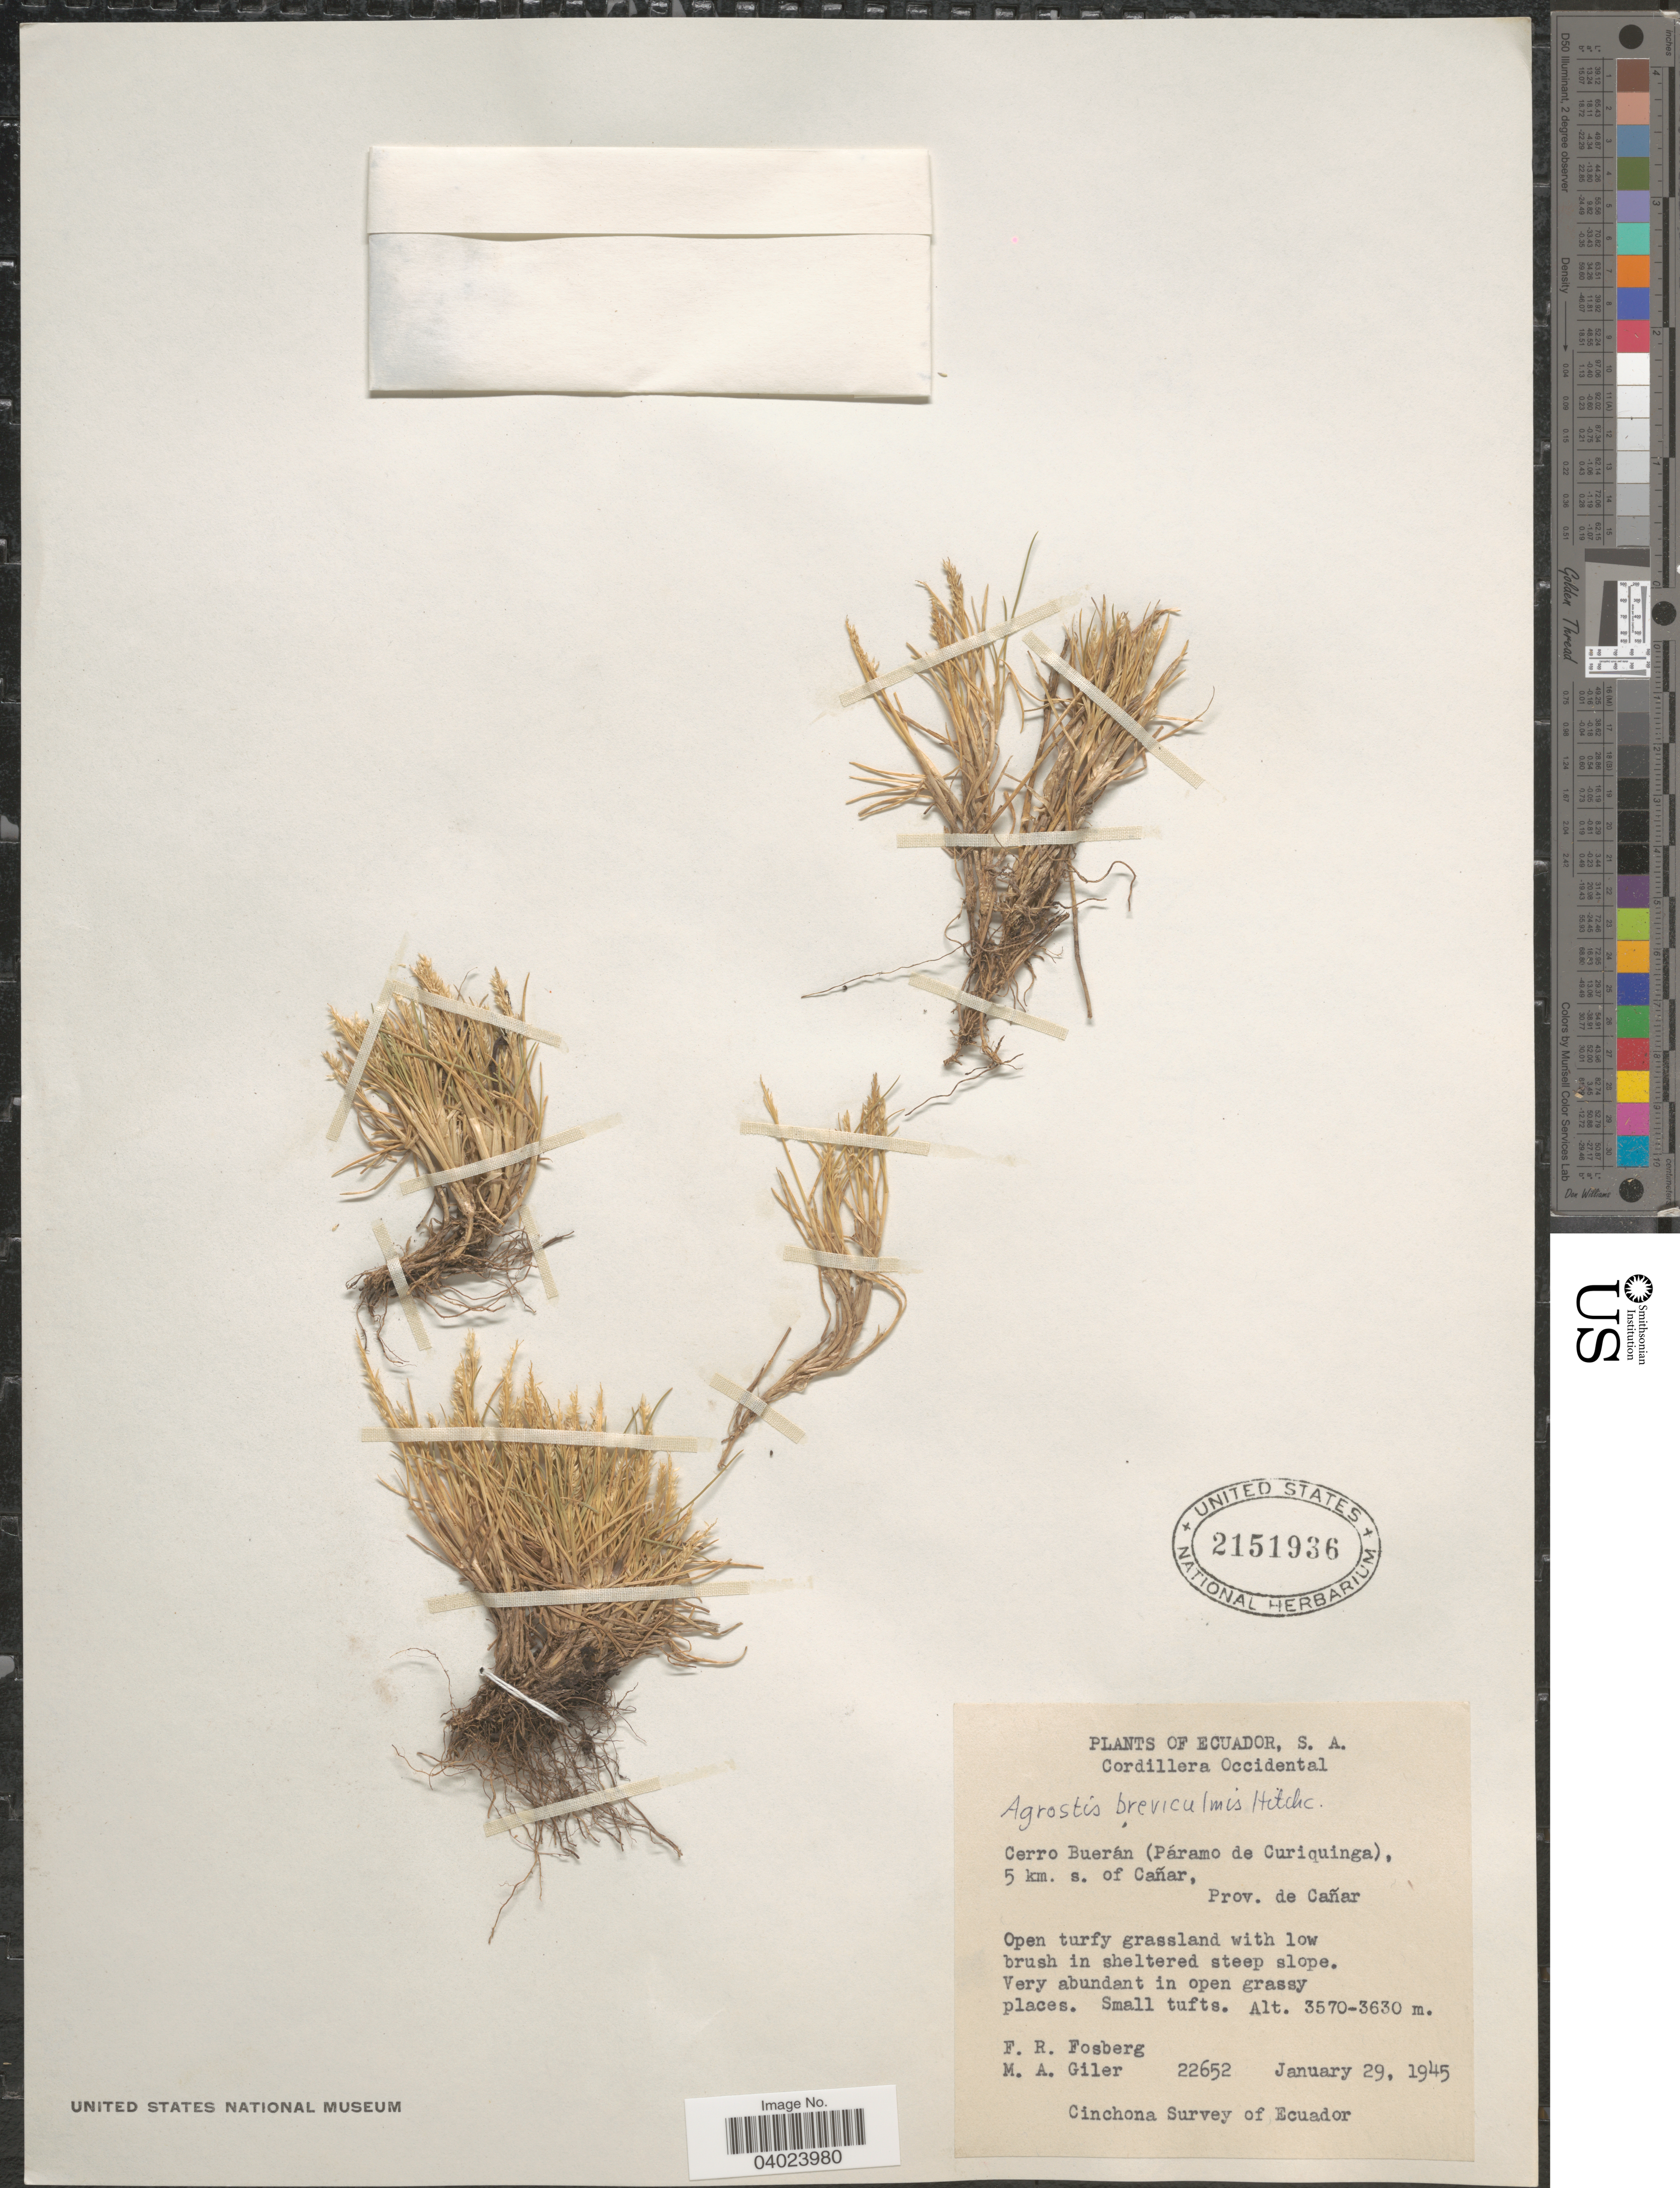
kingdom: Plantae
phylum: Tracheophyta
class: Liliopsida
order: Poales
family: Poaceae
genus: Agrostis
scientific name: Agrostis breviculmis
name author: Hitchc.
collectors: F. R. Fosberg & M. Giler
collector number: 22652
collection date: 1945-01-29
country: Ecuador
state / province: Cañar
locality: Cordillera Occidental. Cerro Buerán (Páramo de Curiquinga), 5 km. s. of Cañar.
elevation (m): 3570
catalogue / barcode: US 2151936